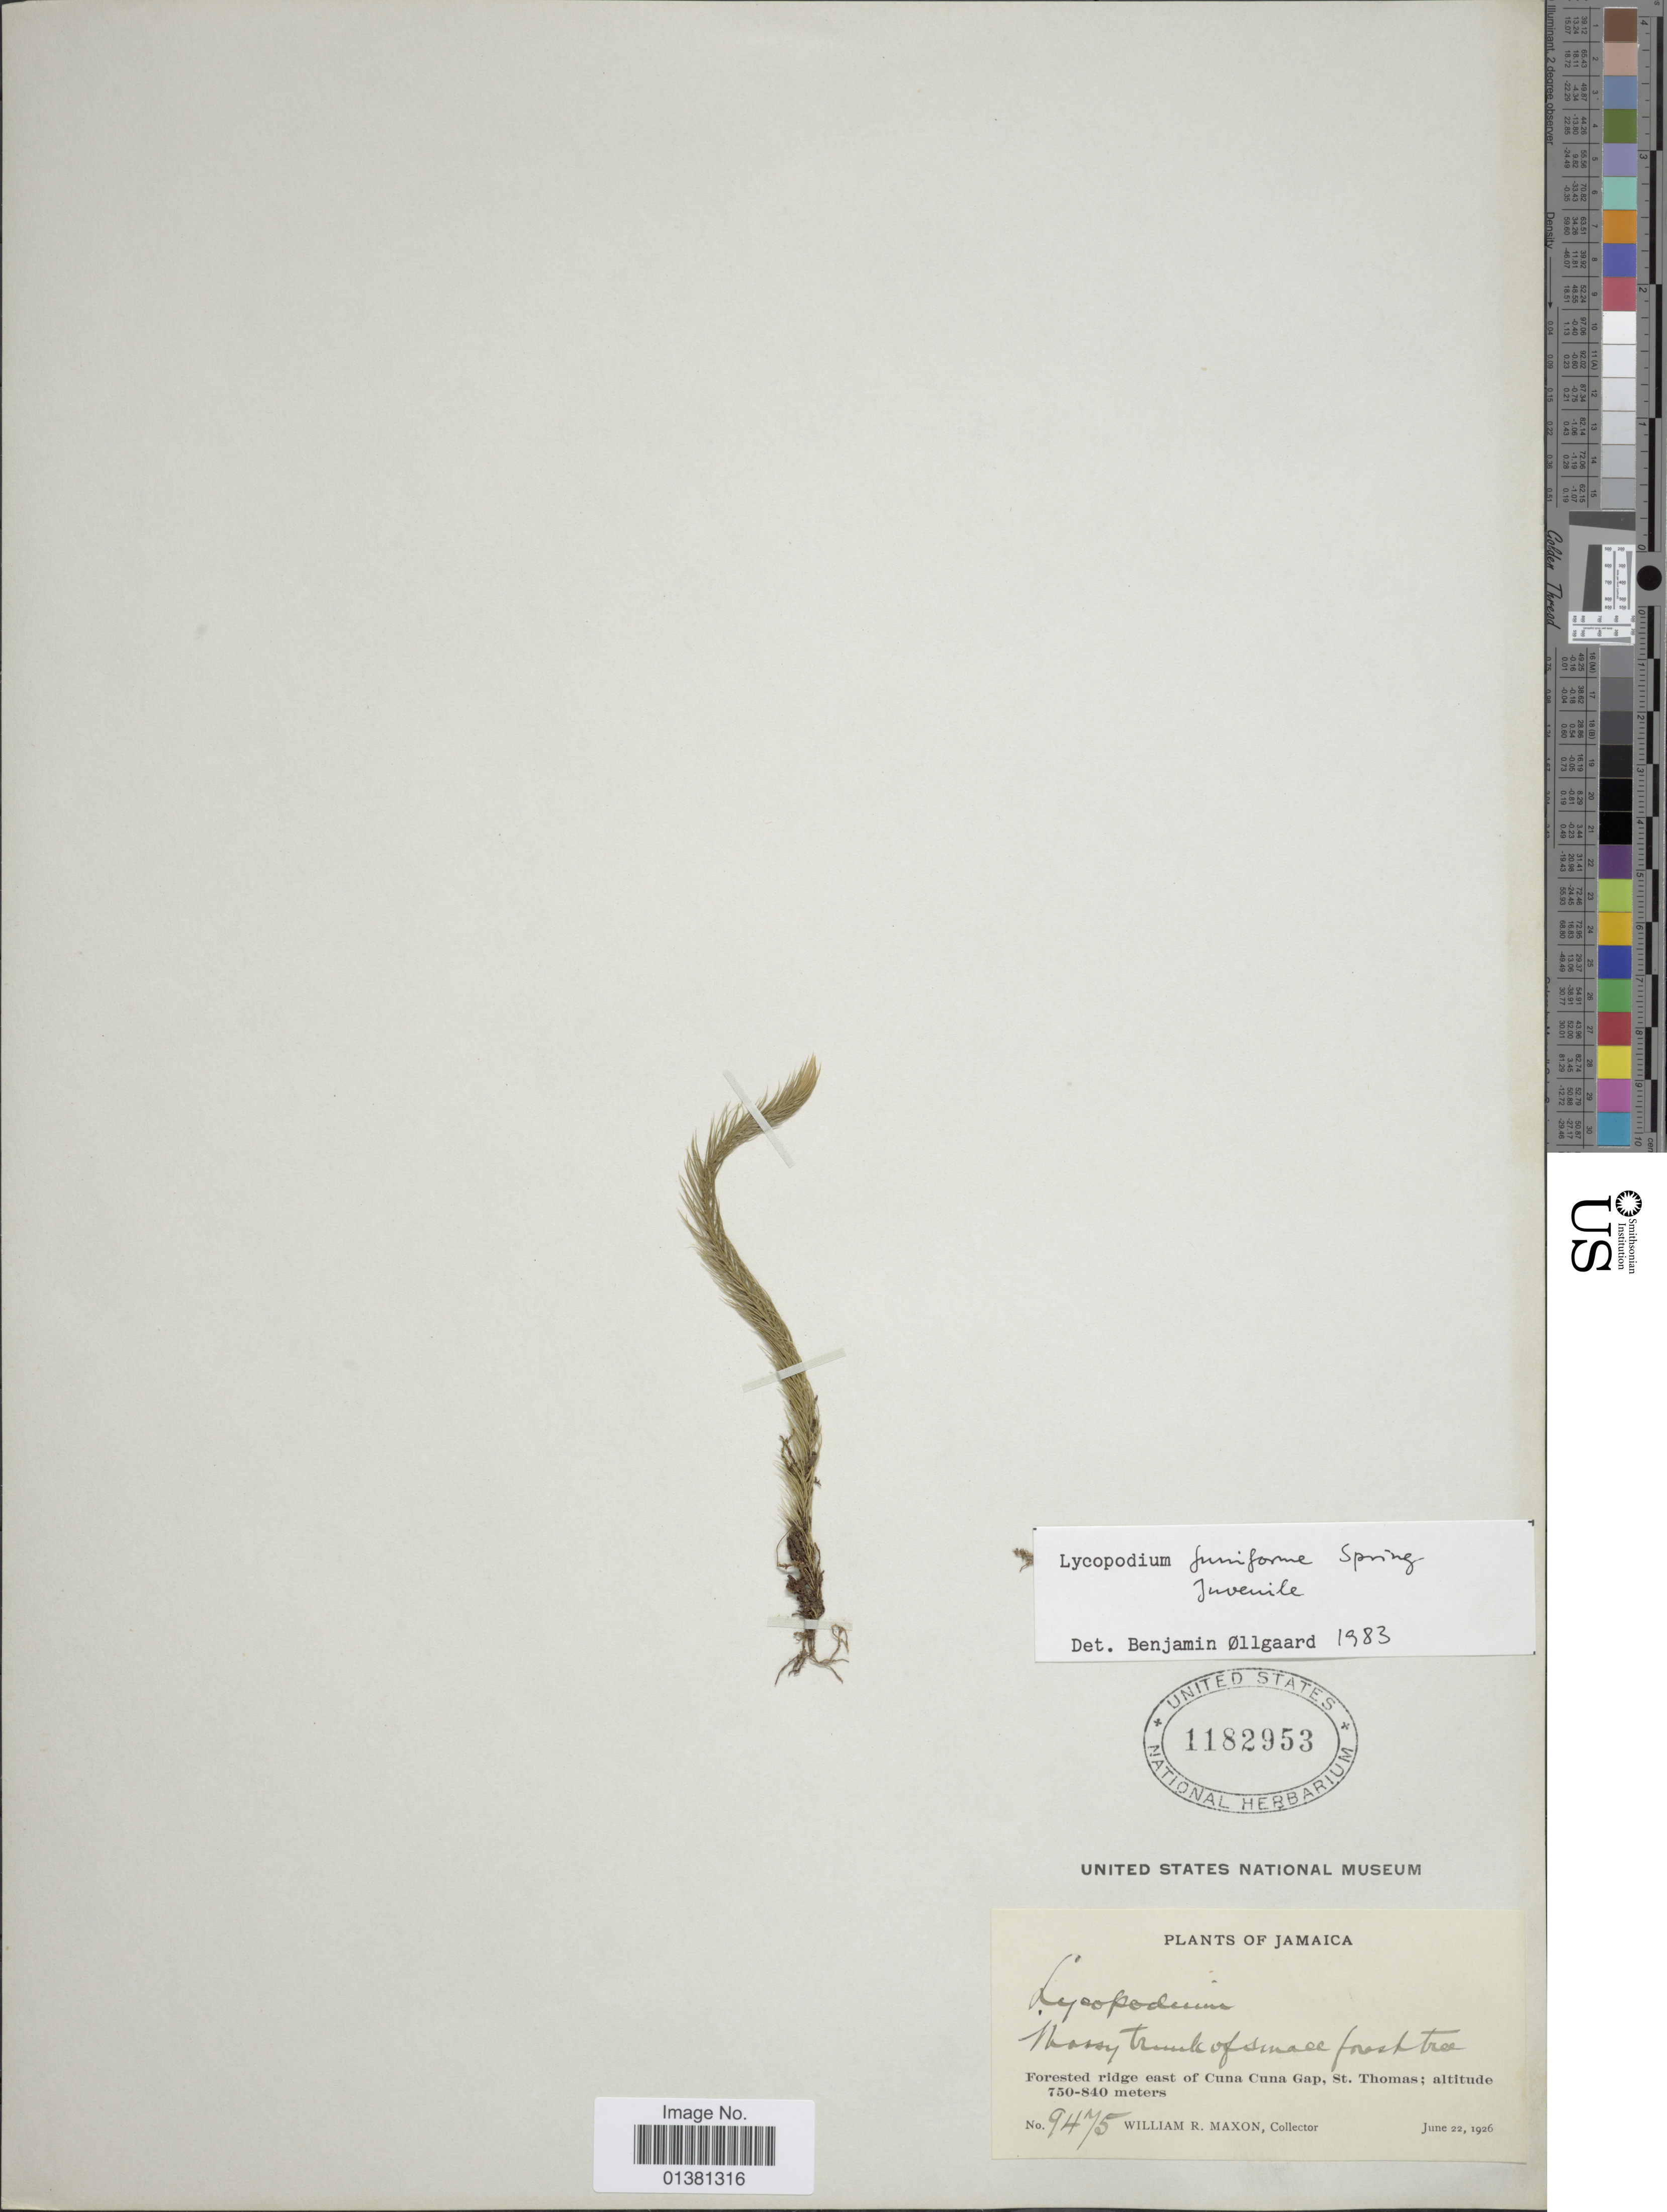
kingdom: Plantae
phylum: Tracheophyta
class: Lycopodiopsida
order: Lycopodiales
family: Lycopodiaceae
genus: Phlegmariurus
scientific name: Phlegmariurus funiformis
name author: (Cham. & Spring) B. Øllg.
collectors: W. R. Maxon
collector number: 9475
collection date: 1926-06-22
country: Jamaica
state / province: Saint Thomas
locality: Forested ridge east of Cuna Cuna Gap, St Thomas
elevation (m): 750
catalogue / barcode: US 1182953